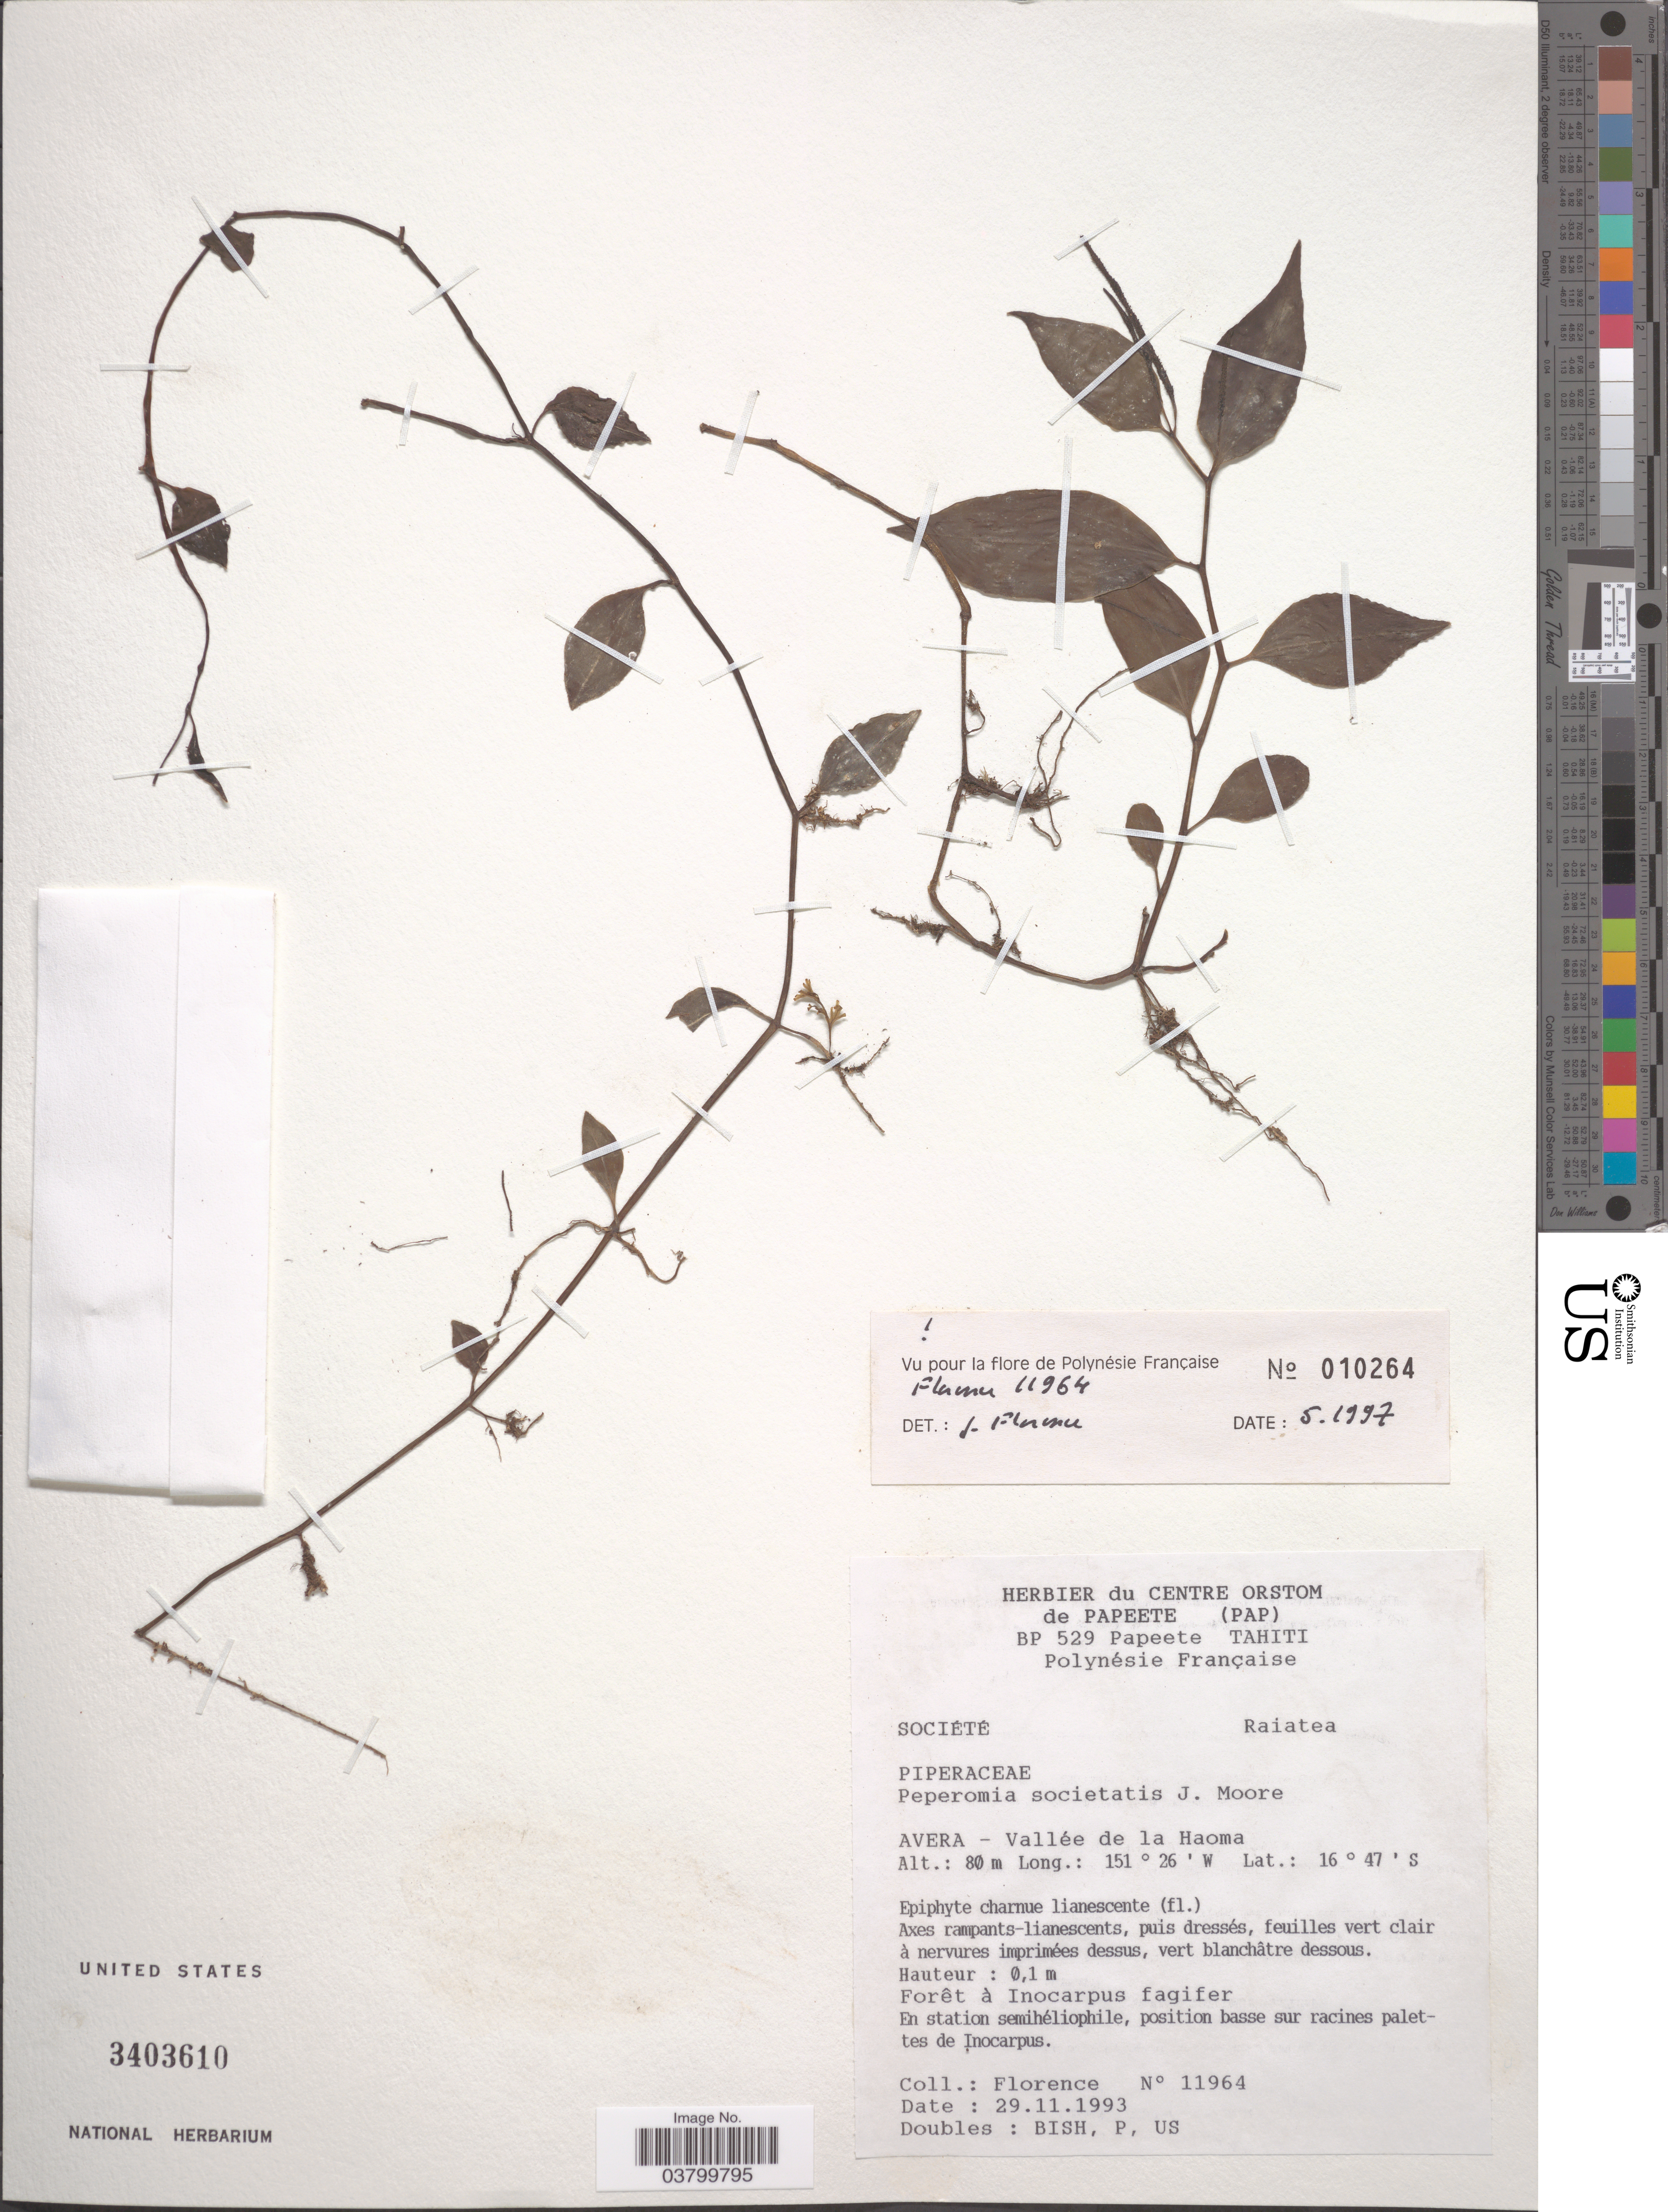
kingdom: Plantae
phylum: Tracheophyta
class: Magnoliopsida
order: Piperales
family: Piperaceae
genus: Peperomia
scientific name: Peperomia societatis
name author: J.W. Moore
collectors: -. Florence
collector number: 11964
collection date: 1993-11-29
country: French Polynesia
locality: Société. Raiatea. Avera- Vallée de la Haoma.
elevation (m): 80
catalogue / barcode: US 3403610